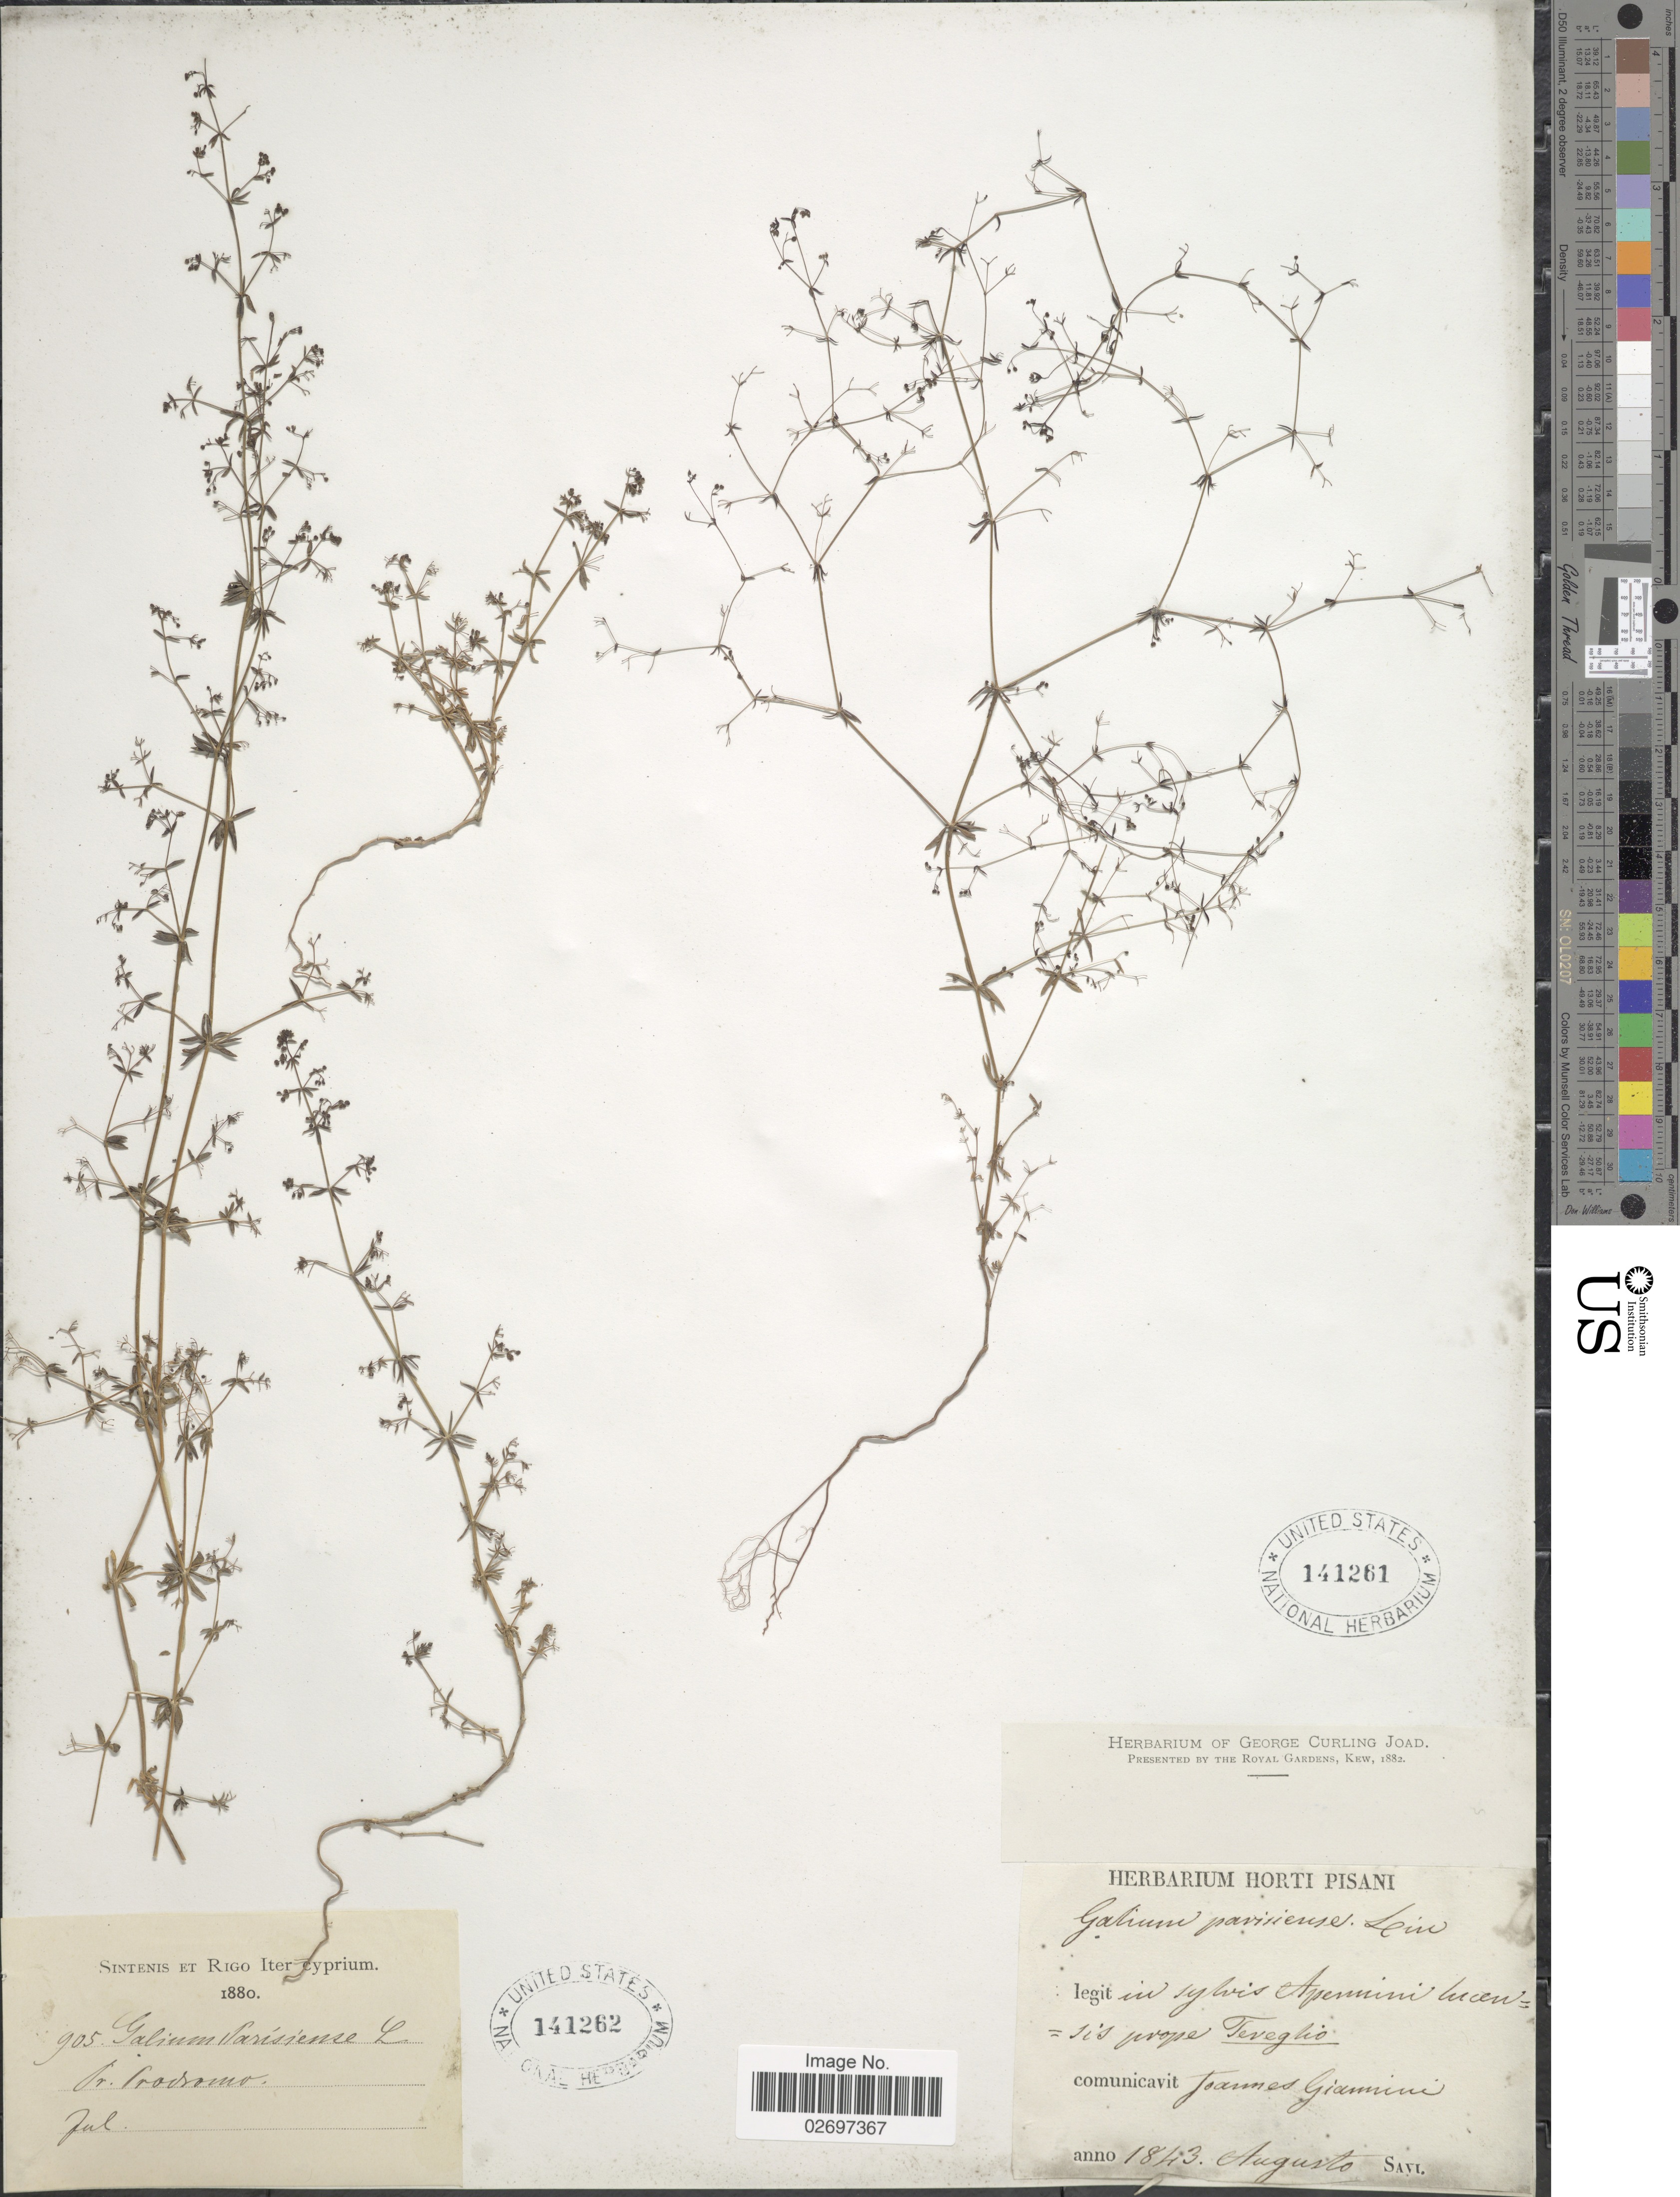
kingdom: Plantae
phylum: Tracheophyta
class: Magnoliopsida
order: Gentianales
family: Rubiaceae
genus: Galium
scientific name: Galium parisiense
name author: L.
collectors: -. Sintenis & -- Rigo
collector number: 905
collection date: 1880-07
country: Cyprus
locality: Iter cyprium. Pr. Prodromo.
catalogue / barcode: US 141262-2